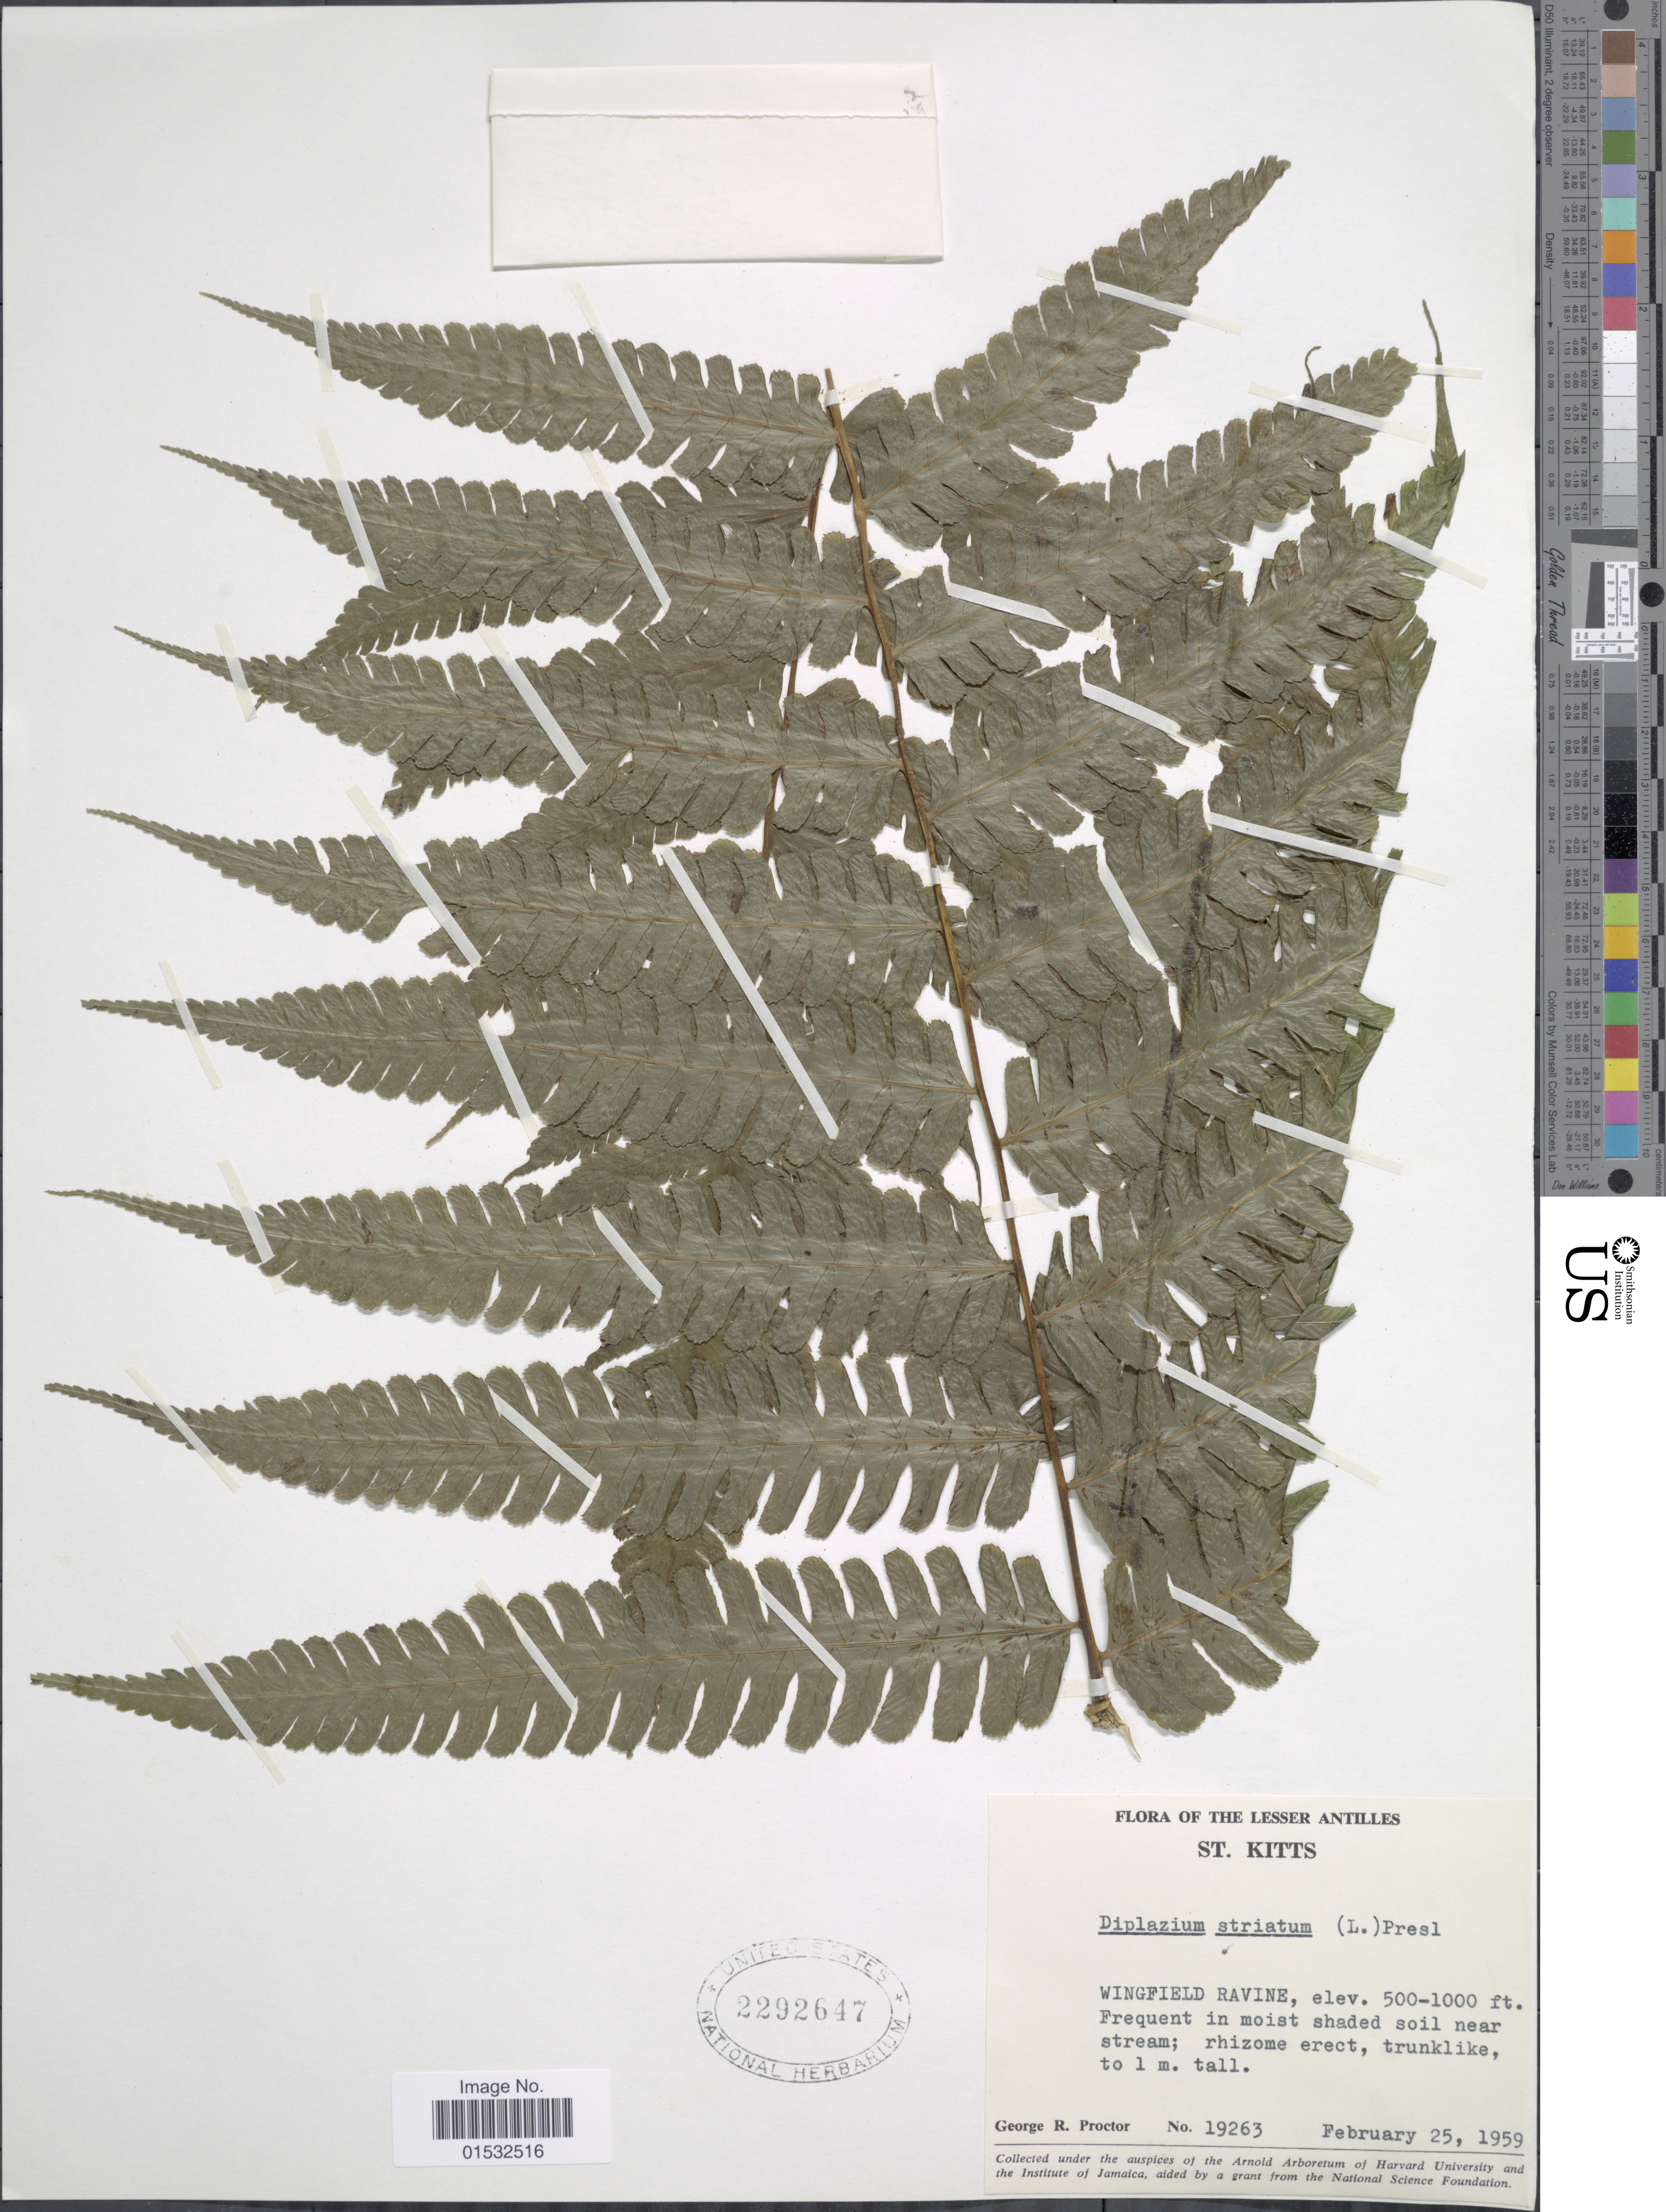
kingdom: Plantae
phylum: Tracheophyta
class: Polypodiopsida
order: Polypodiales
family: Athyriaceae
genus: Diplazium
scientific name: Diplazium striatum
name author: (L.) C. Presl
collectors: G. R. Proctor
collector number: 19263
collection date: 1959-02-25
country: St. Christopher-Nevis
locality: Lesser Antilles. St. Kitts. Wingfield Ravine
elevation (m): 152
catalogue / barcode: US 2292647